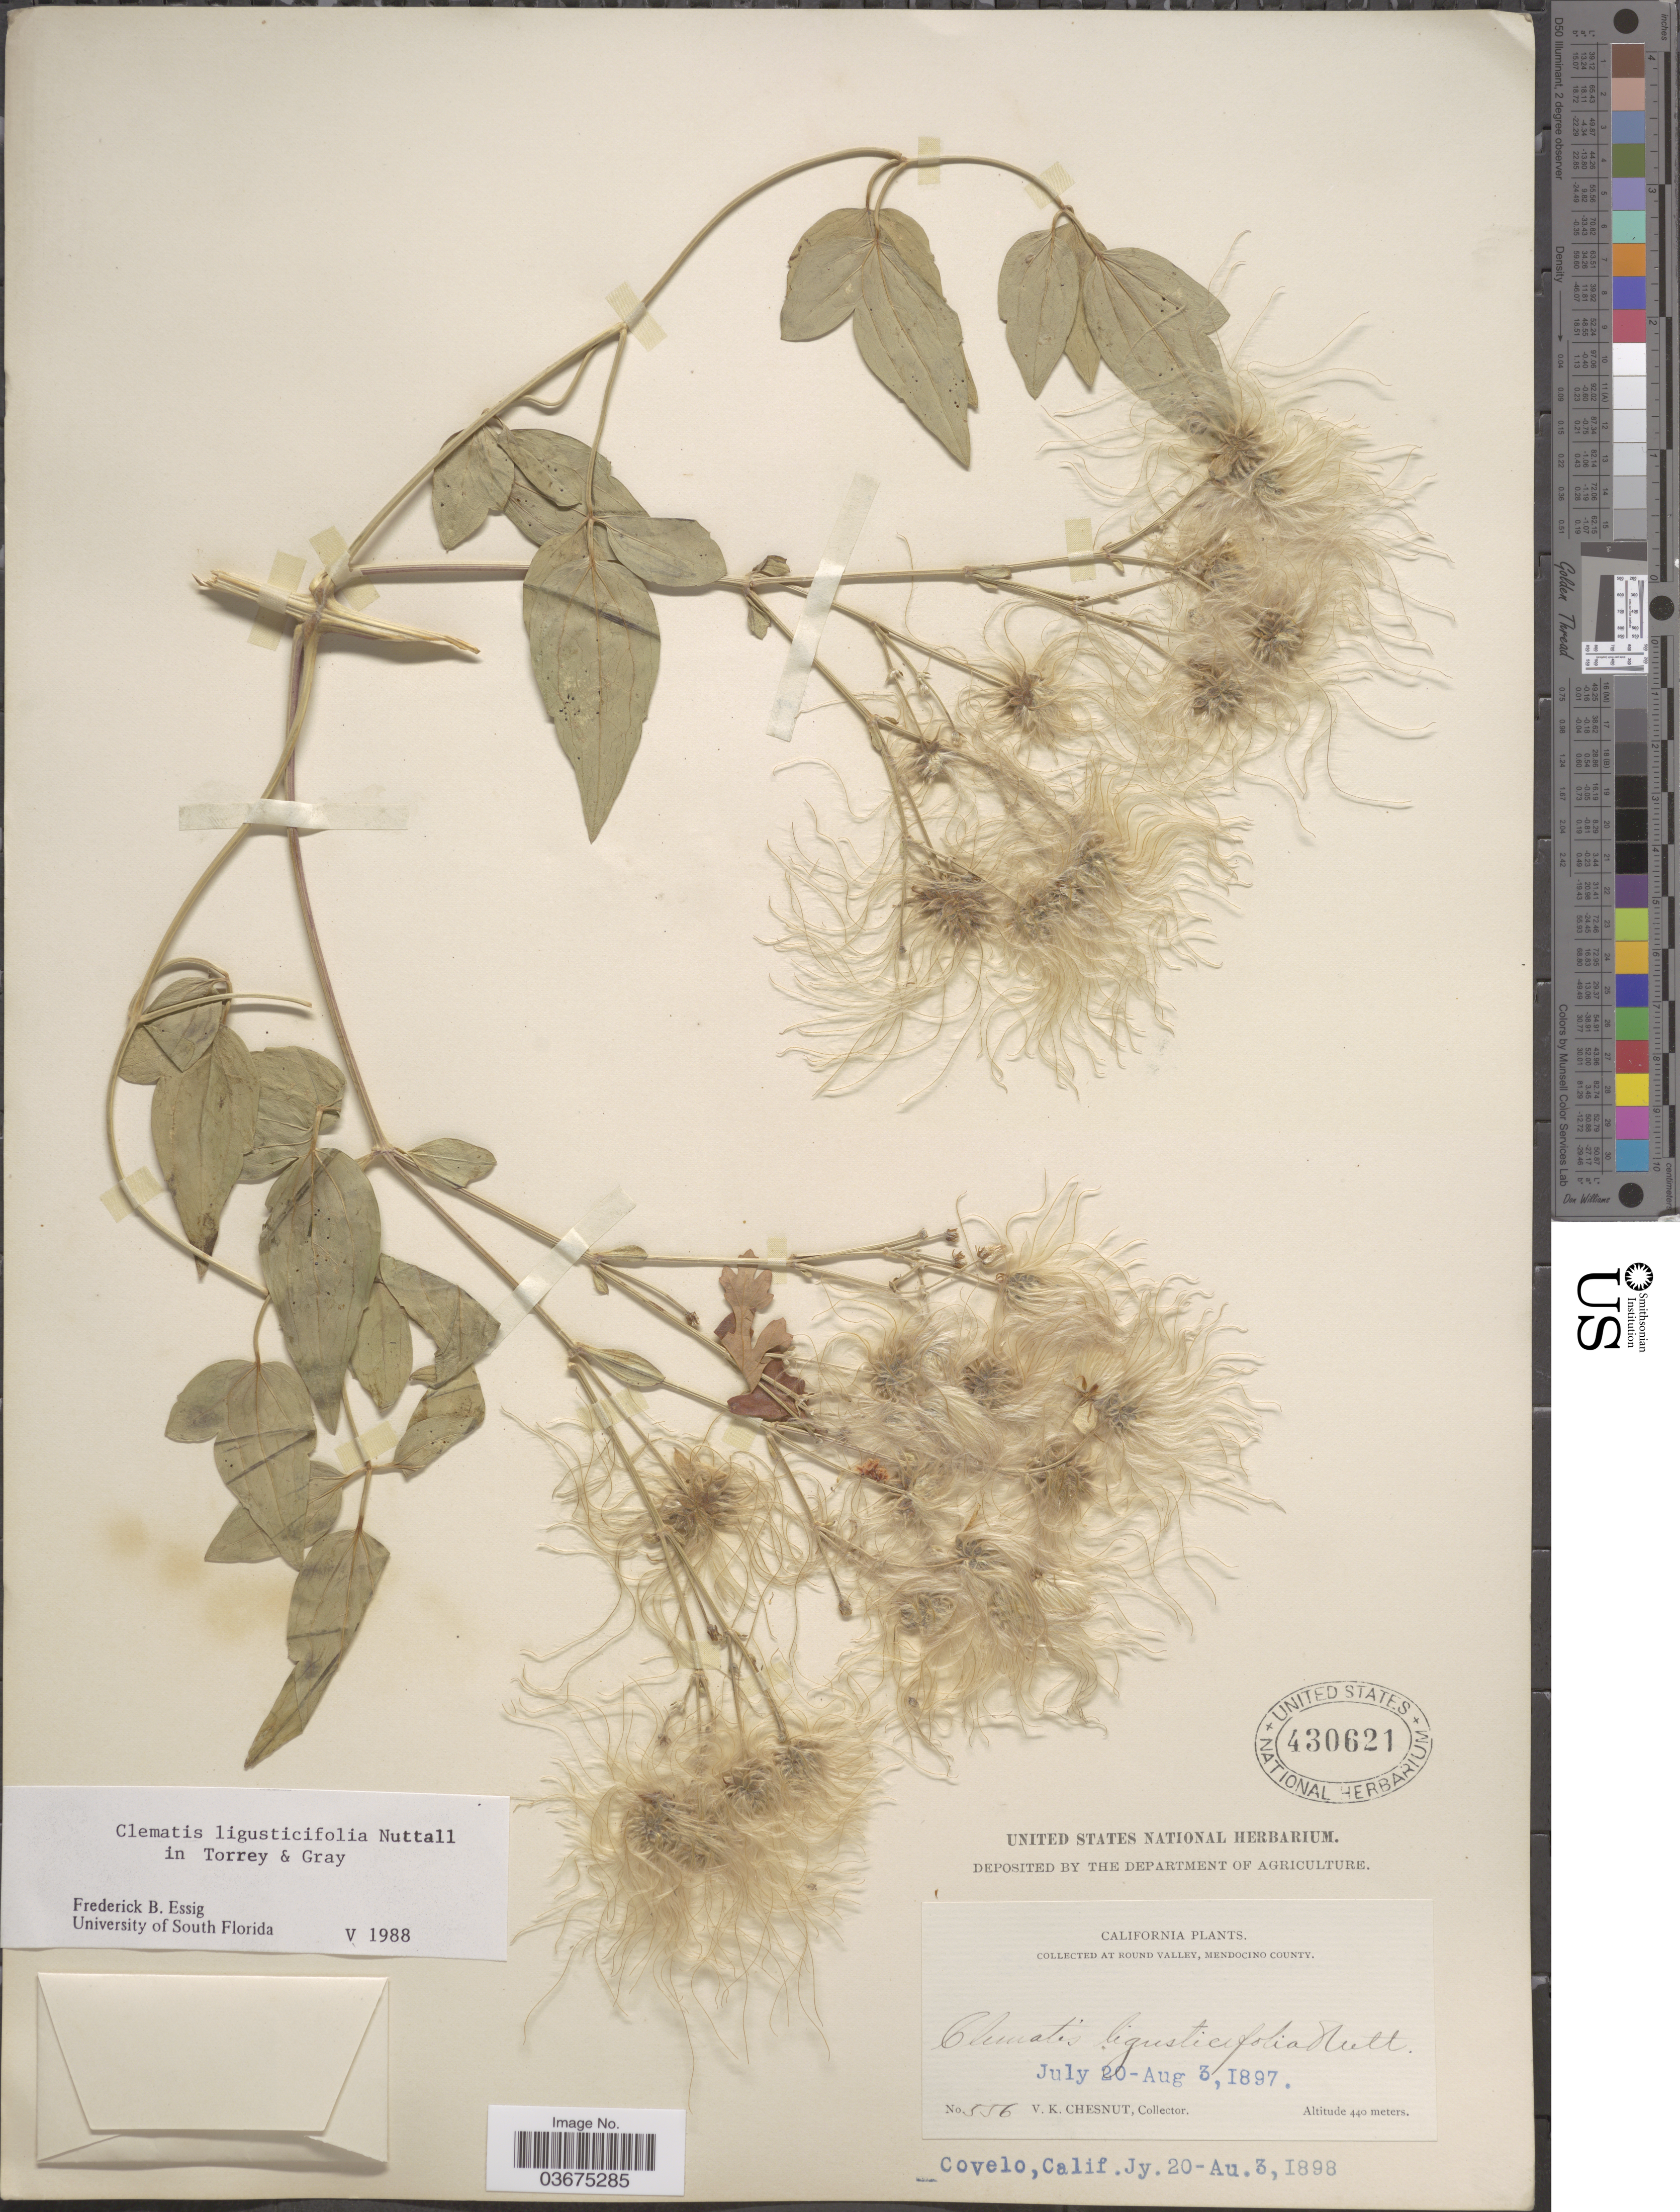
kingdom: Plantae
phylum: Tracheophyta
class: Magnoliopsida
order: Ranunculales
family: Ranunculaceae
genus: Clematis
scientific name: Clematis ligusticifolia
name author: Nutt.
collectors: V. Chesnut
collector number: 556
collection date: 1897-07-20/1897-08-03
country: United States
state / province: California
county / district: Mendocino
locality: Round Valley, Mendocino County. Covelo.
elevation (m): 440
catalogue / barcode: US 430621